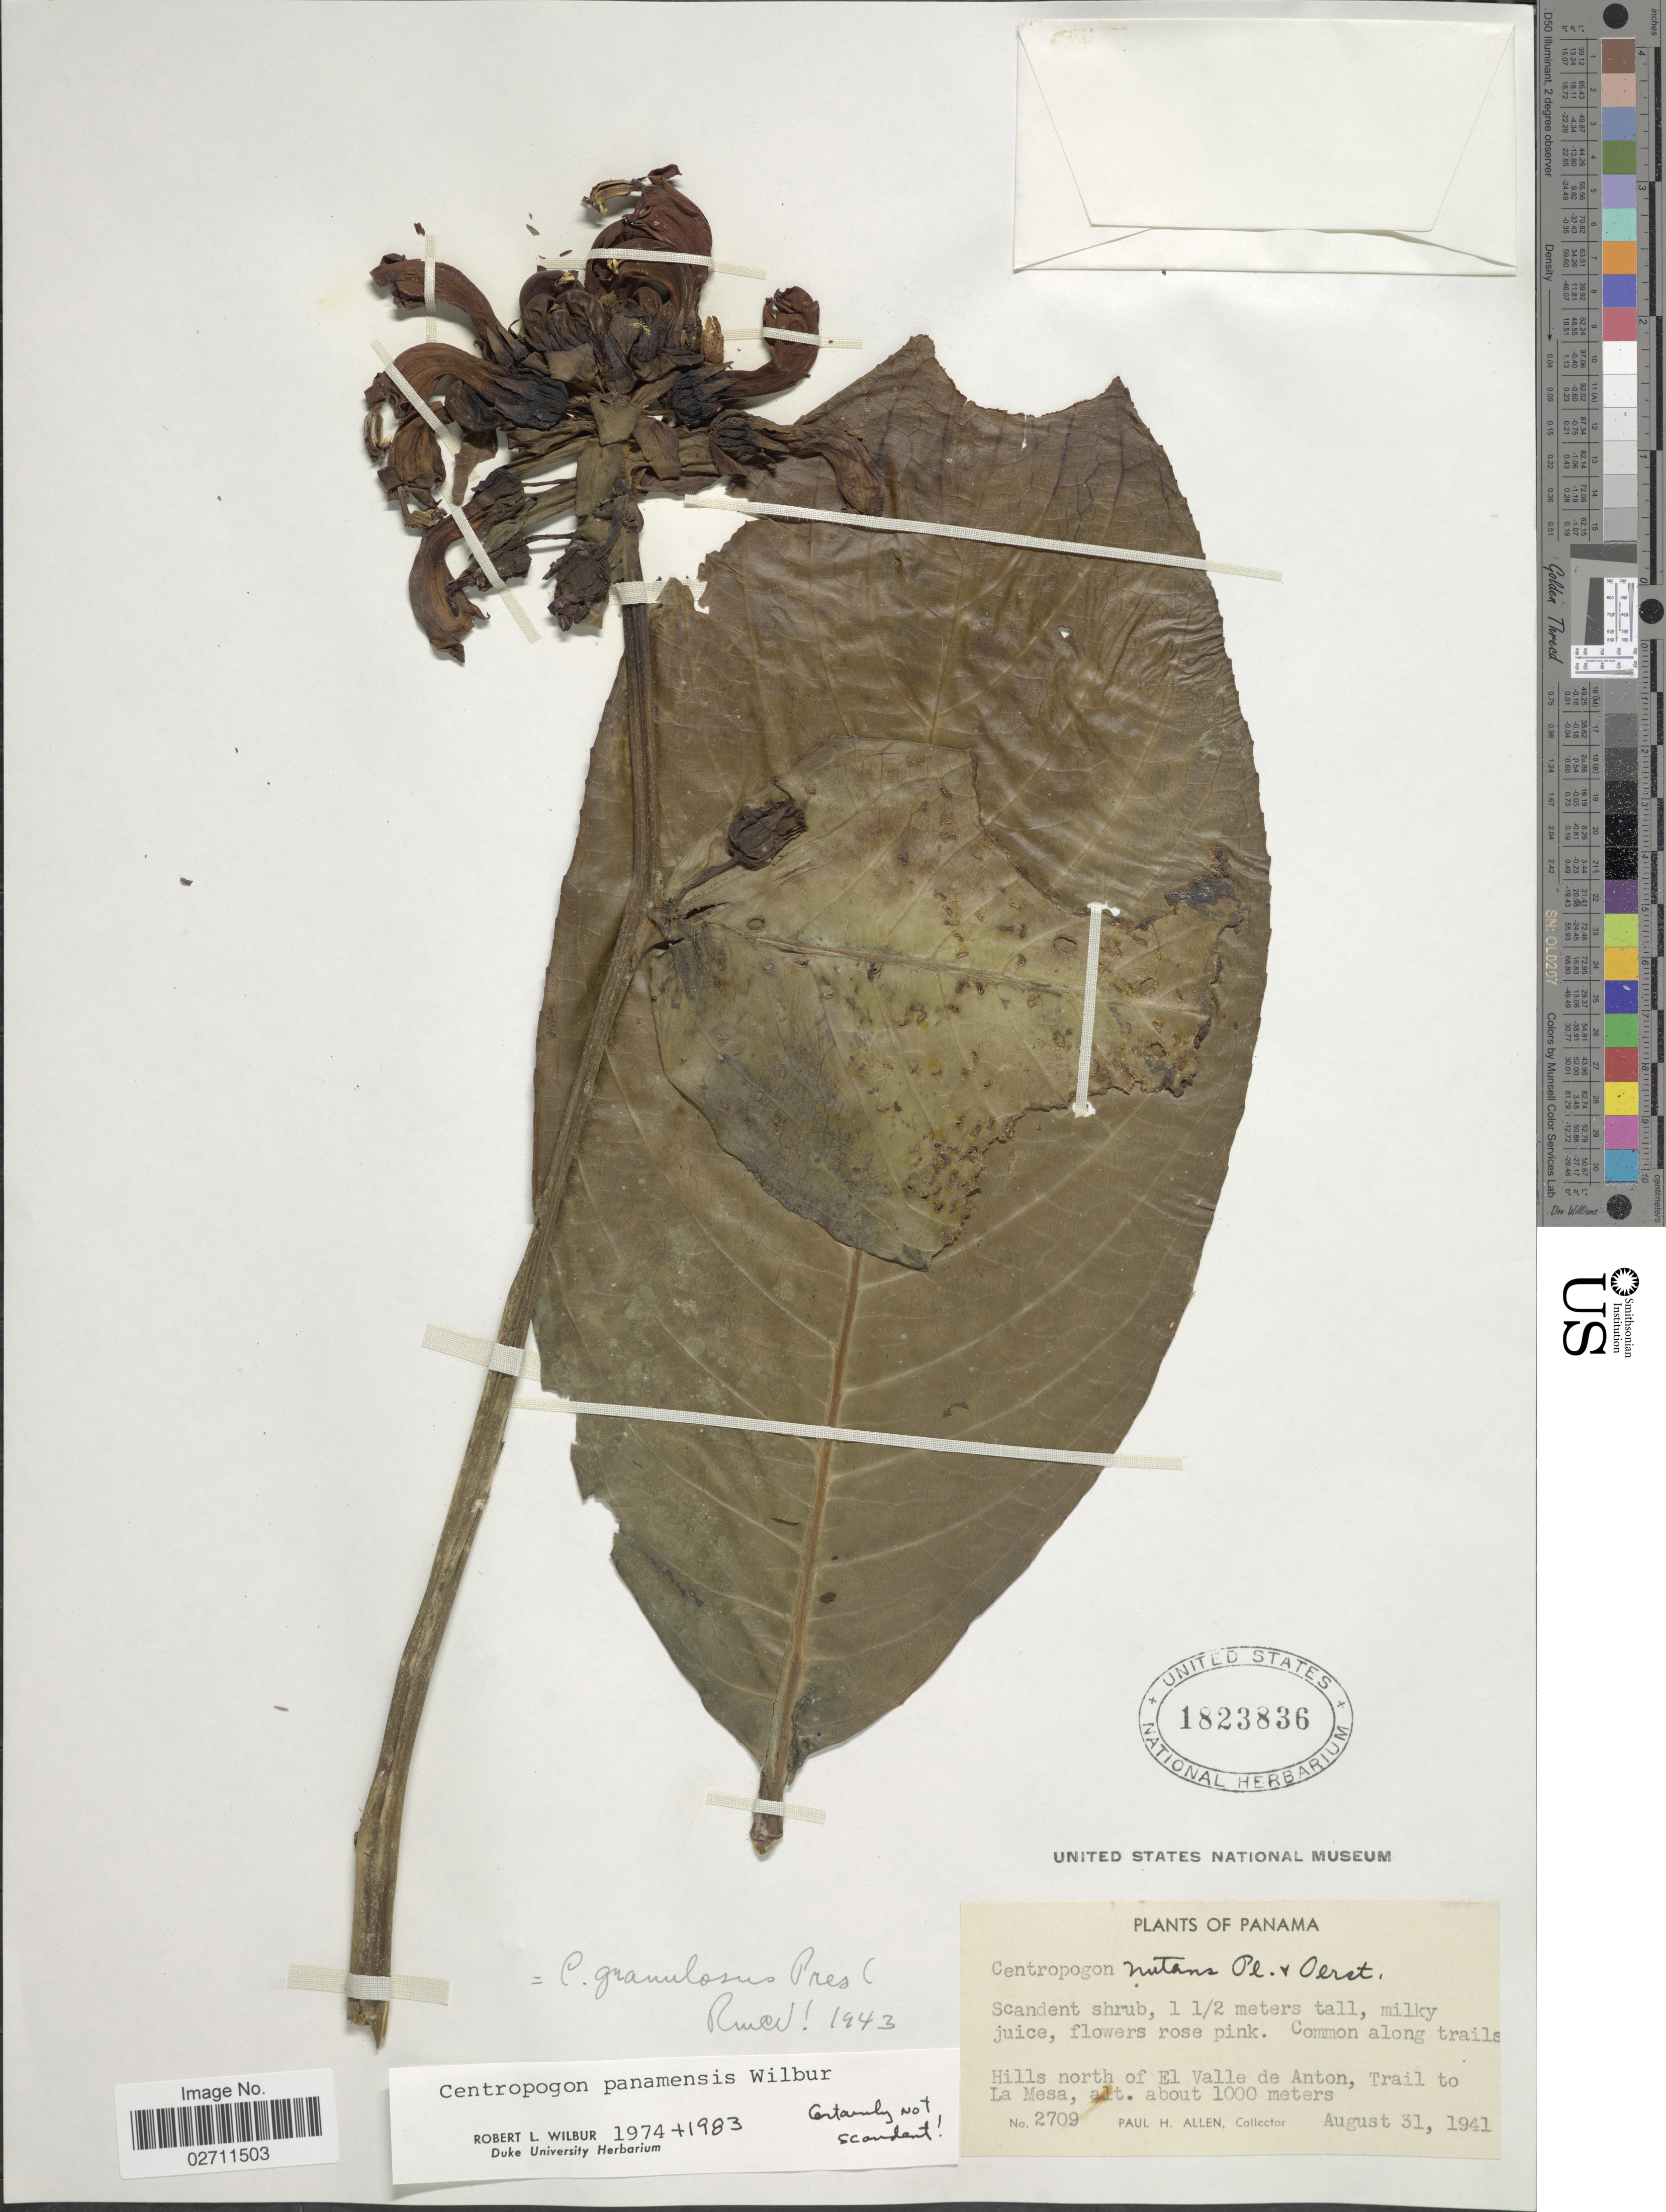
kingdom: Plantae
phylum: Tracheophyta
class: Magnoliopsida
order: Asterales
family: Campanulaceae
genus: Centropogon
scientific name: Centropogon panamensis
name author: Wilbur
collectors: P. H. Allen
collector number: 2709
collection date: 1941-08-31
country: Panama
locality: Hills north of El Valle de Anton, Trail to La Mesa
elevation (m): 1000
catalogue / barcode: US 1823836